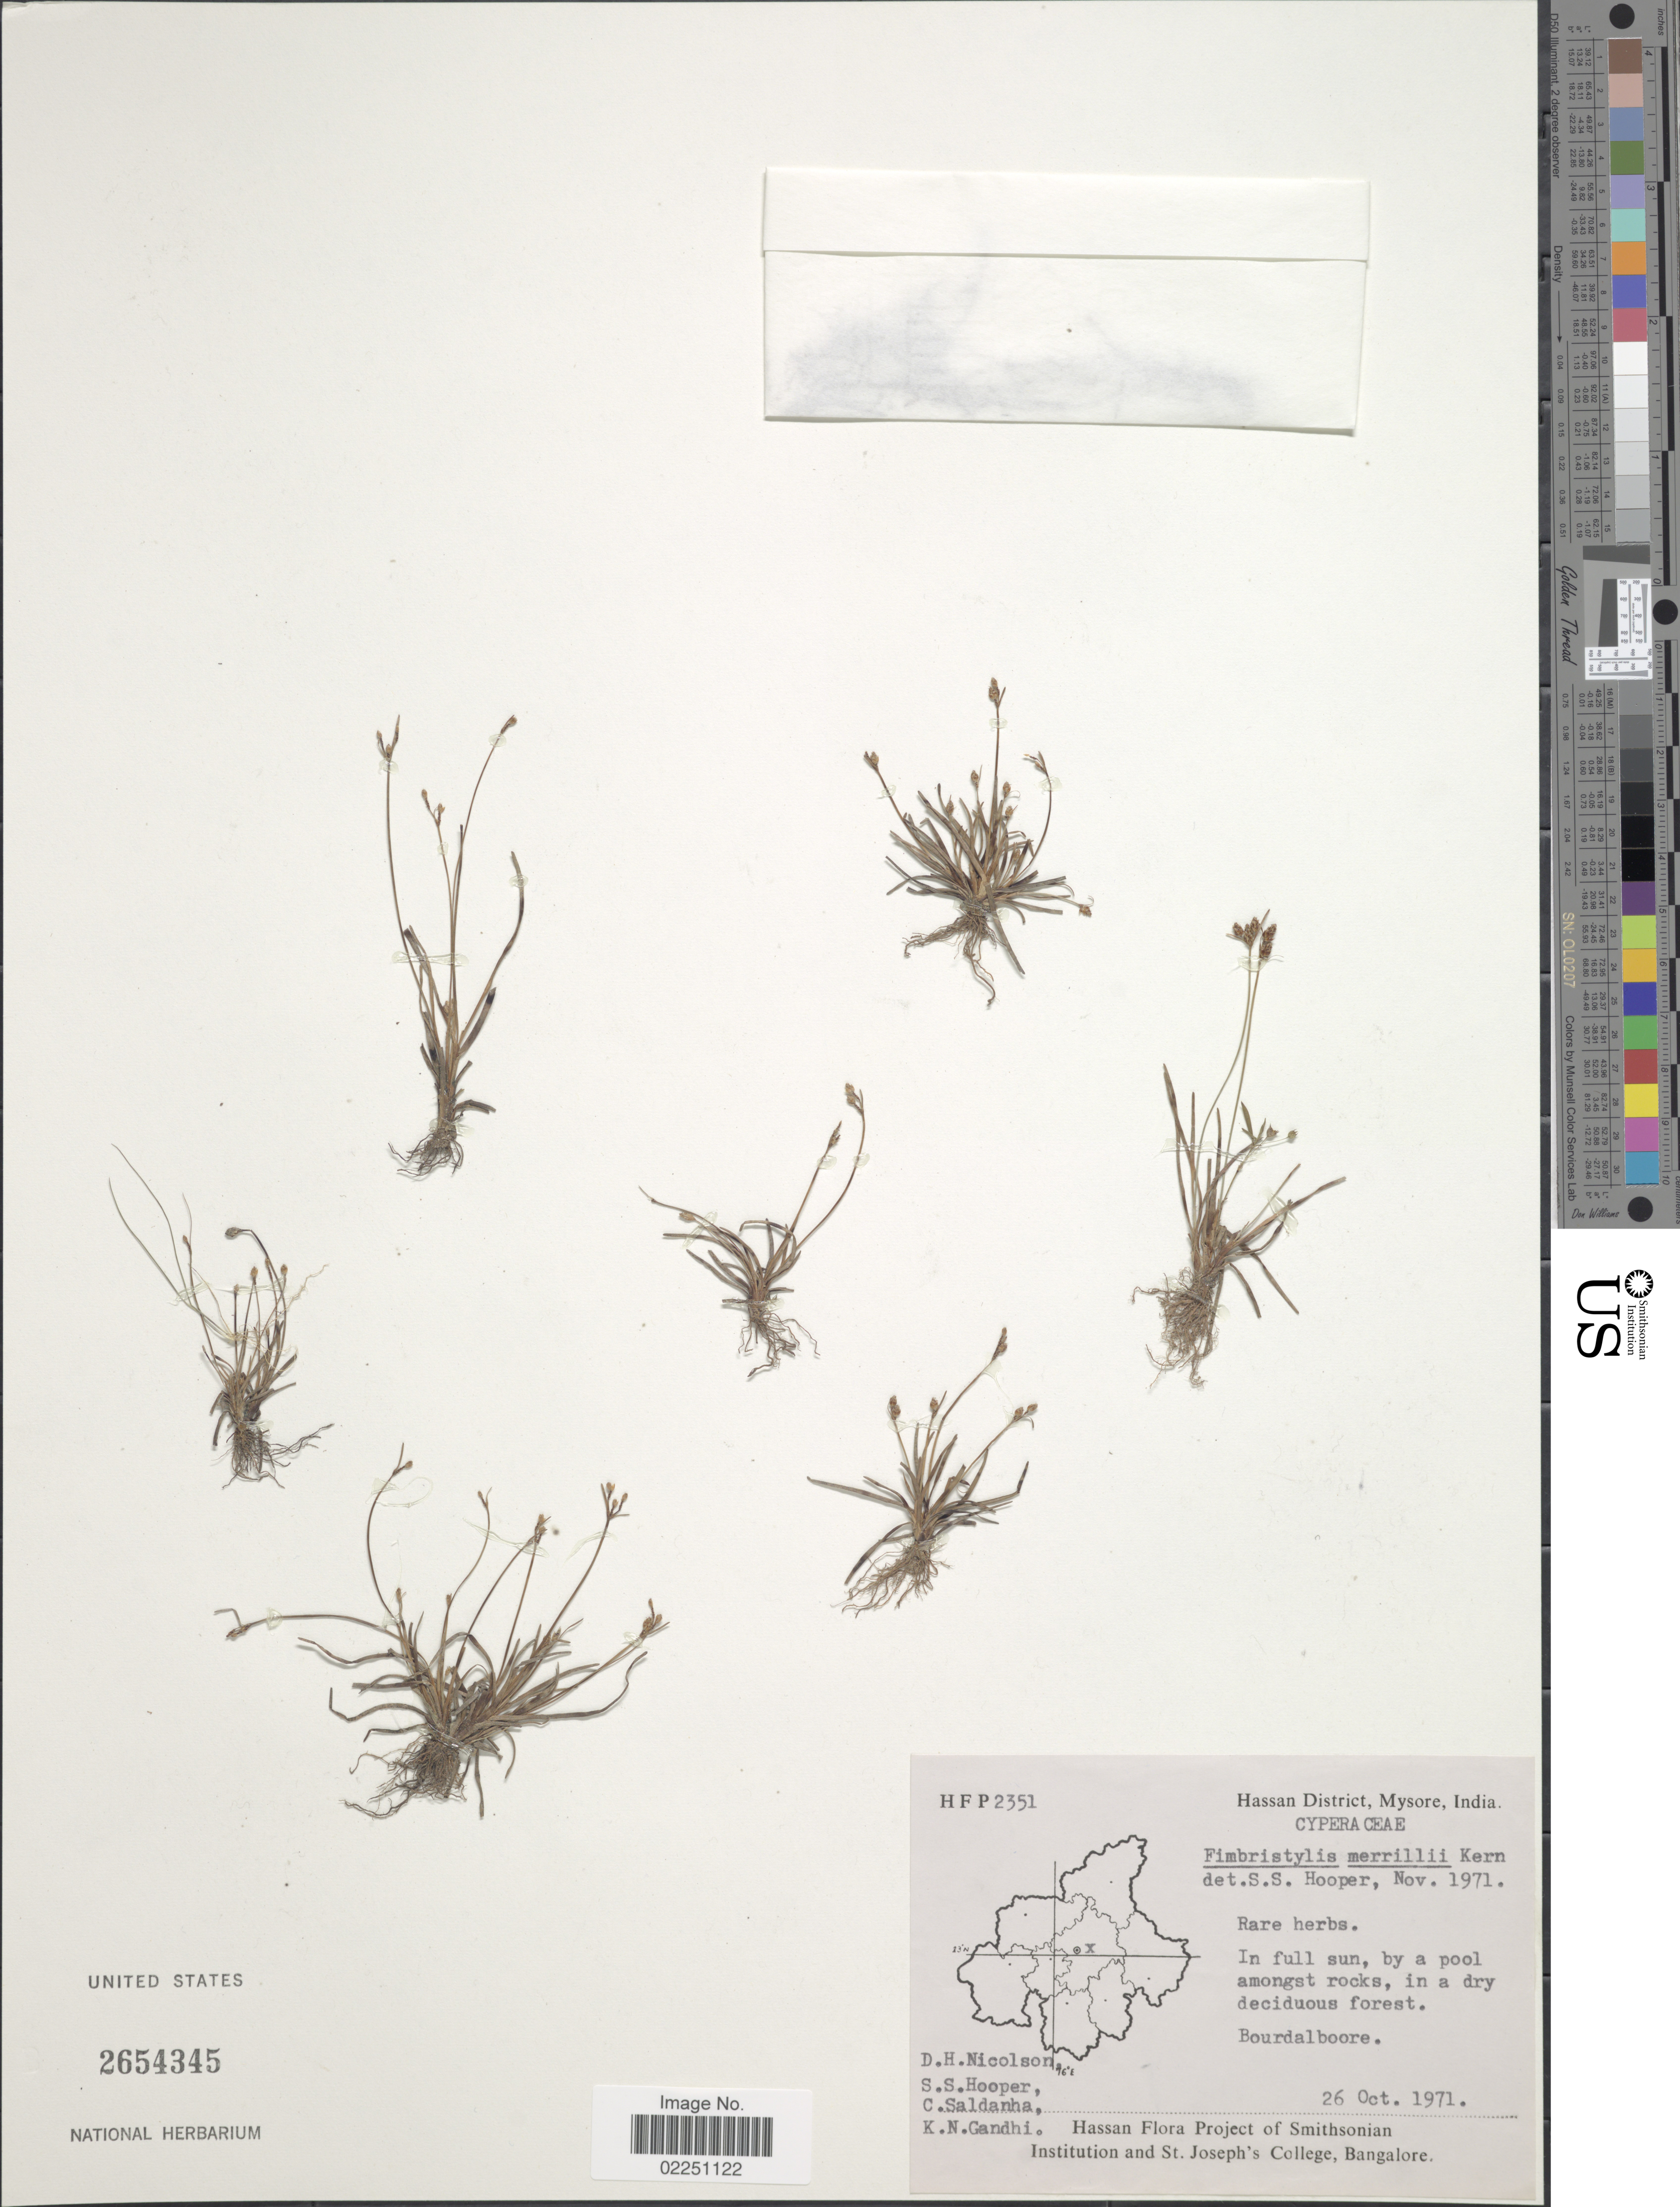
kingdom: Plantae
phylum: Tracheophyta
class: Liliopsida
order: Poales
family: Cyperaceae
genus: Fimbristylis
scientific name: Fimbristylis merrillii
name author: J. Kern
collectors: D. H. Nicolson, S. S. Hooper, C. Saldanha & K. N. Gandhi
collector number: HFP2351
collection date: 1971-10-26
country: India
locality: Hassan District, Mysore. Bourdal boore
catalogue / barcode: US 2654345